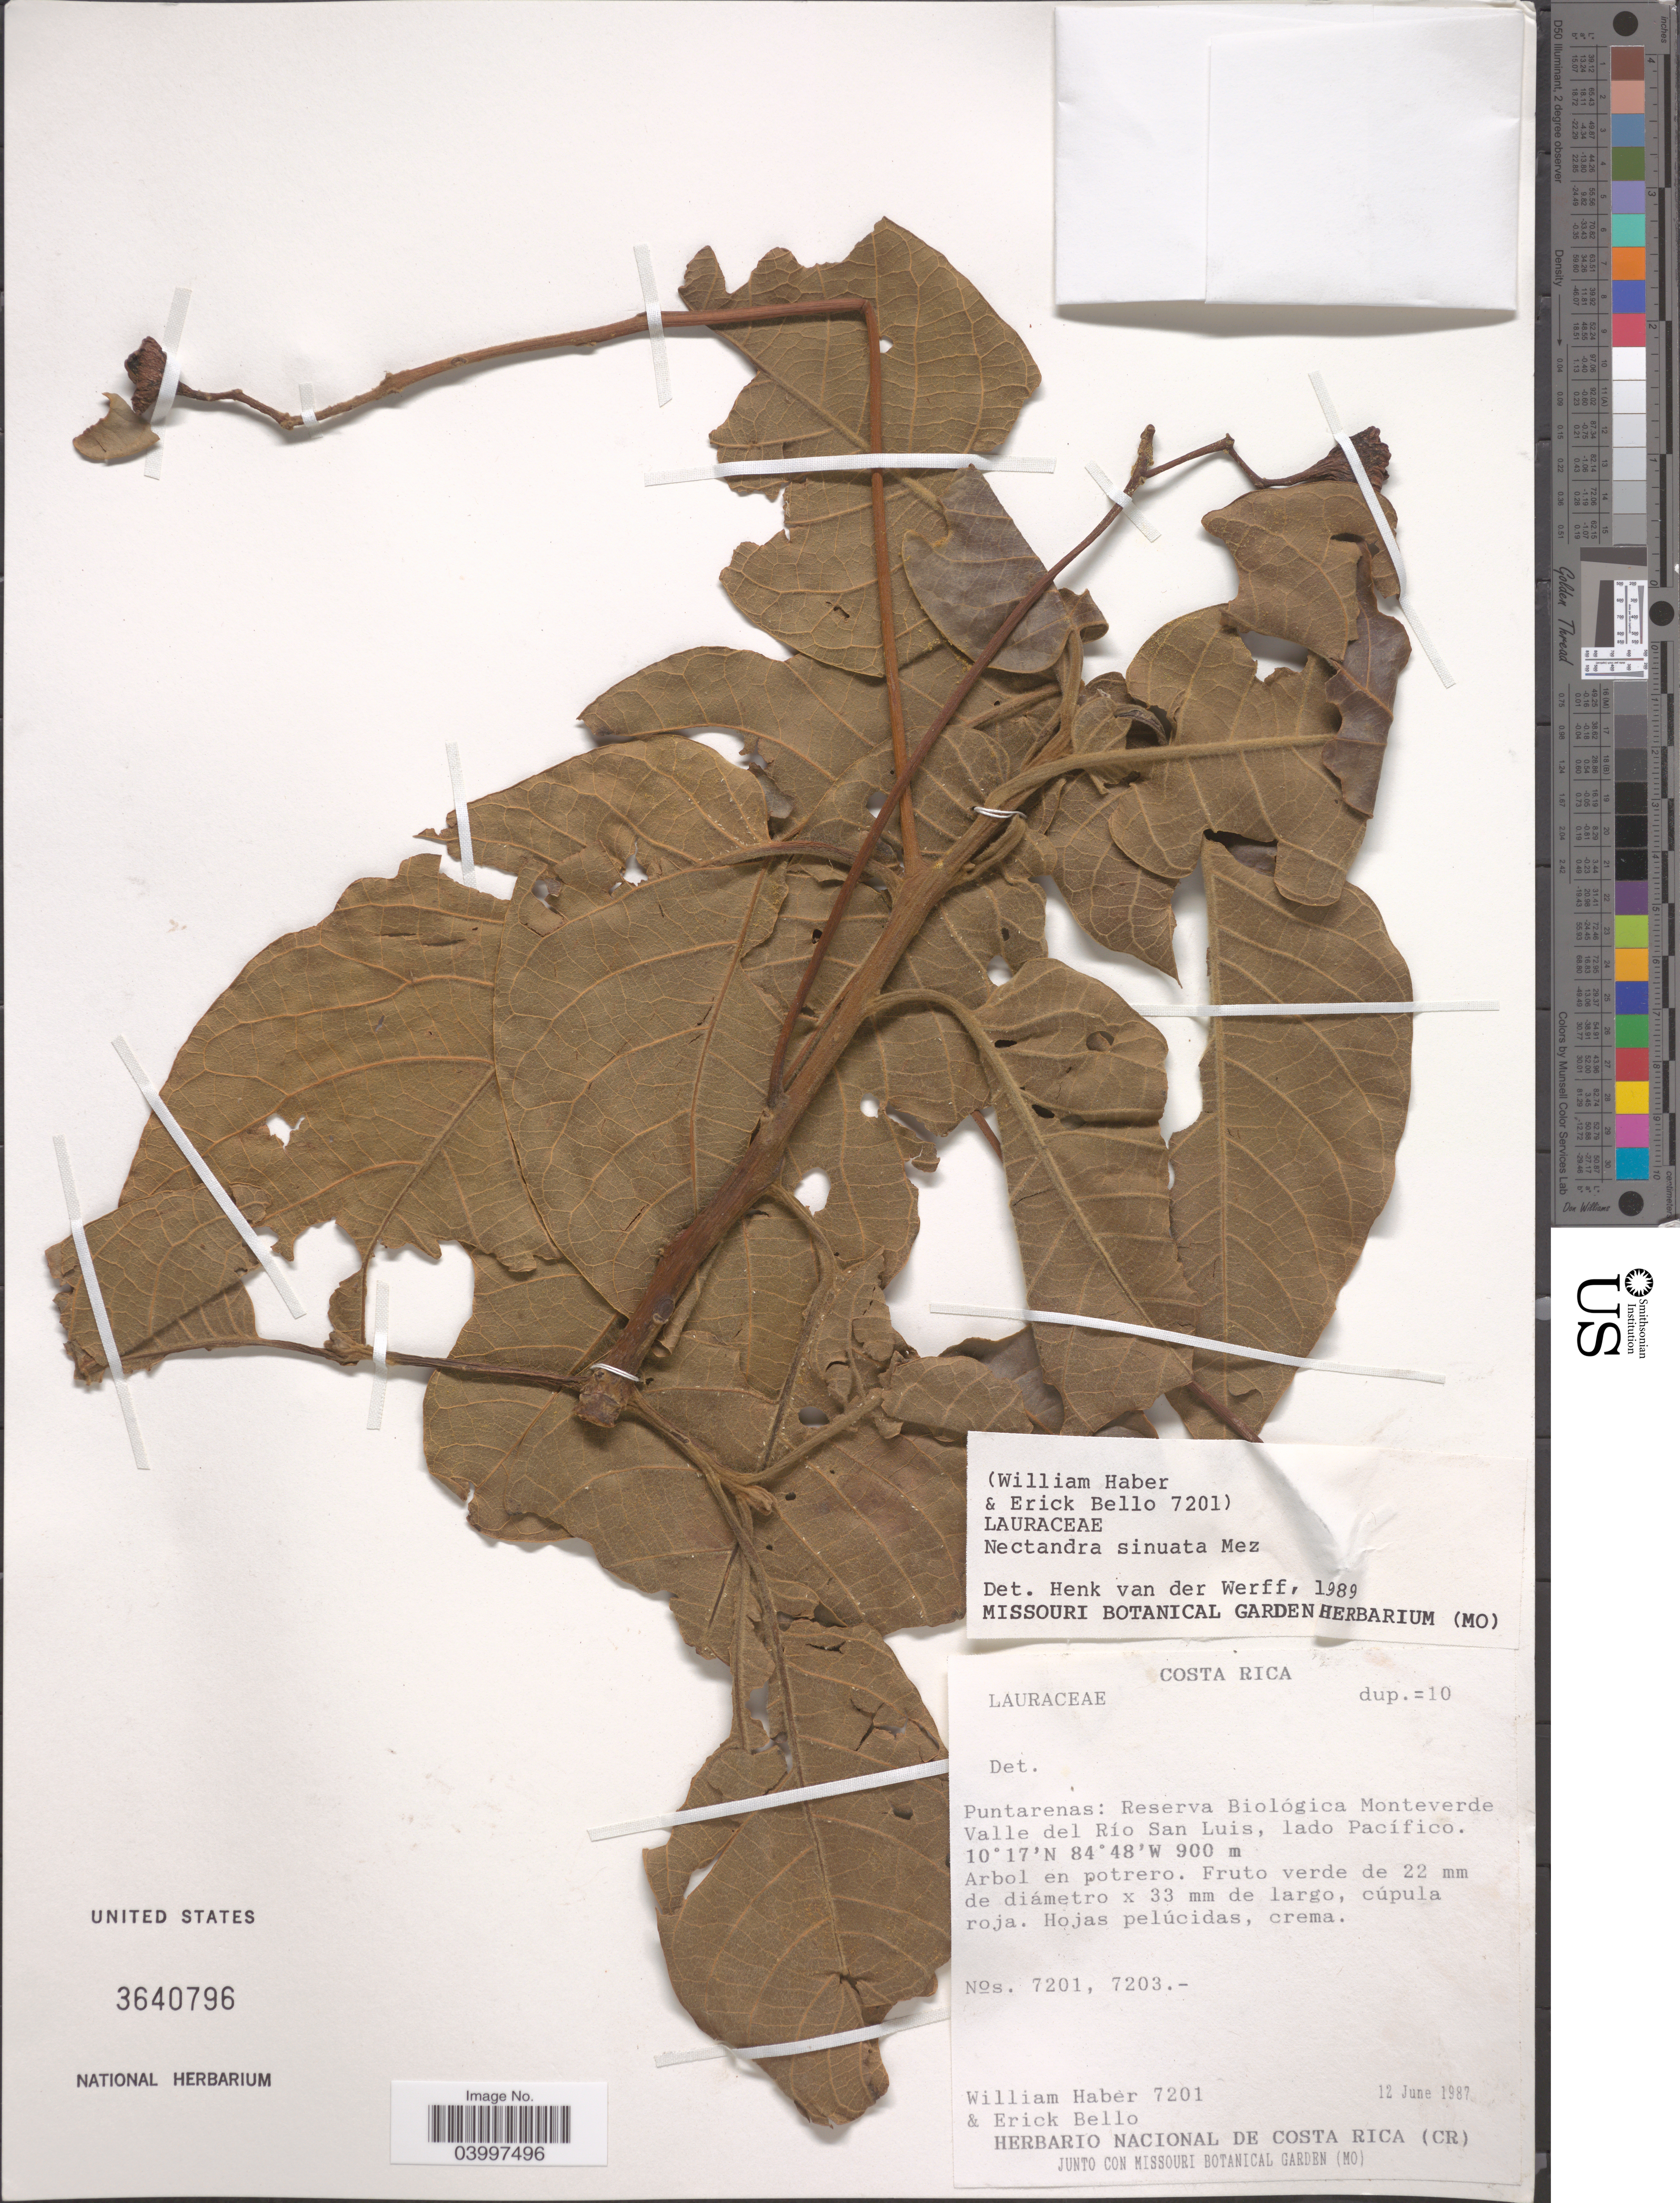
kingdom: Plantae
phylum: Tracheophyta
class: Magnoliopsida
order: Laurales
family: Lauraceae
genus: Nectandra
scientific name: Nectandra sinuata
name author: Mez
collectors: W. Haber & E. Bello C.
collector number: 7201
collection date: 1987-06-12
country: Costa Rica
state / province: Puntarenas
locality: Reserva Biológica Monteverde. Valle del Río San Luis, lado Pacífico.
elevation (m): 900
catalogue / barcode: US 3640796